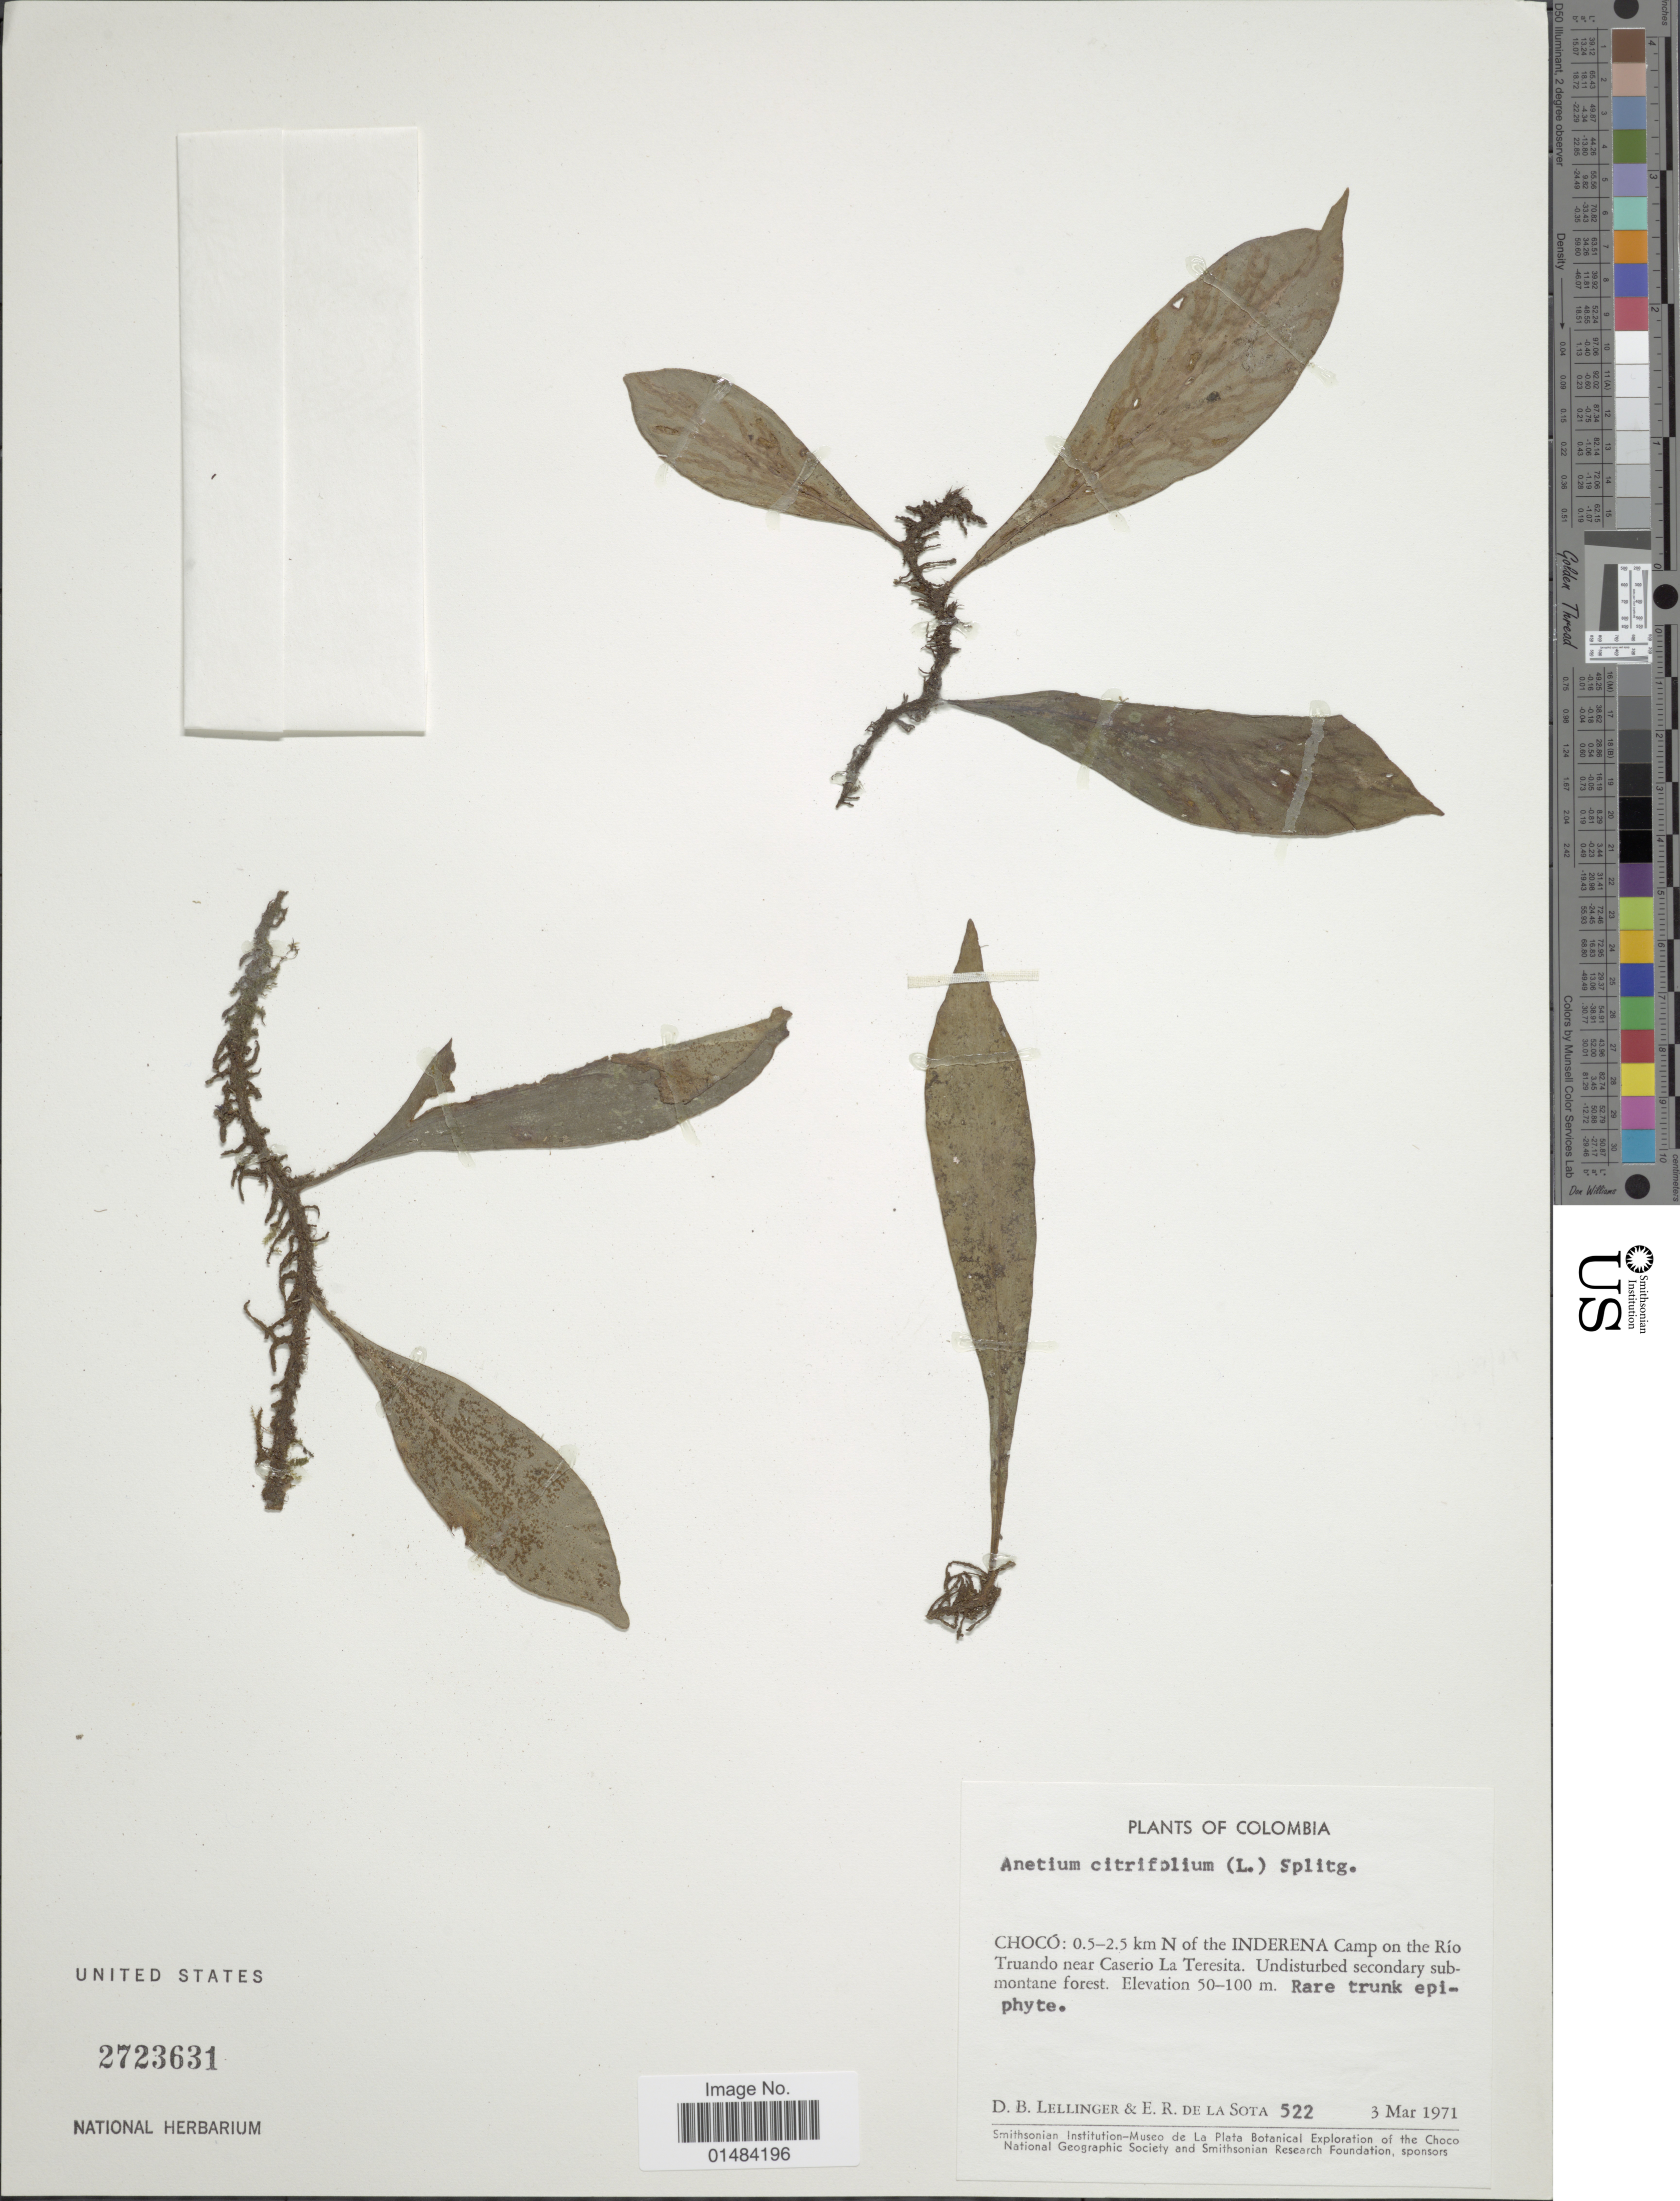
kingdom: Plantae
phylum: Tracheophyta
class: Polypodiopsida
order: Polypodiales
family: Pteridaceae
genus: Anetium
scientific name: Anetium citrifolium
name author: (L.) Splitg.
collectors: D. B. Lellinger & E. R. de la Sota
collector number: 522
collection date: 1971-03-03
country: Colombia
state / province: Chocó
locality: Colombia, Choco: 0.5-2.5 km N. of the Inderena Camp on the Rop Truando near Caserio La Terestia.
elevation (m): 50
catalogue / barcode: US 2723631